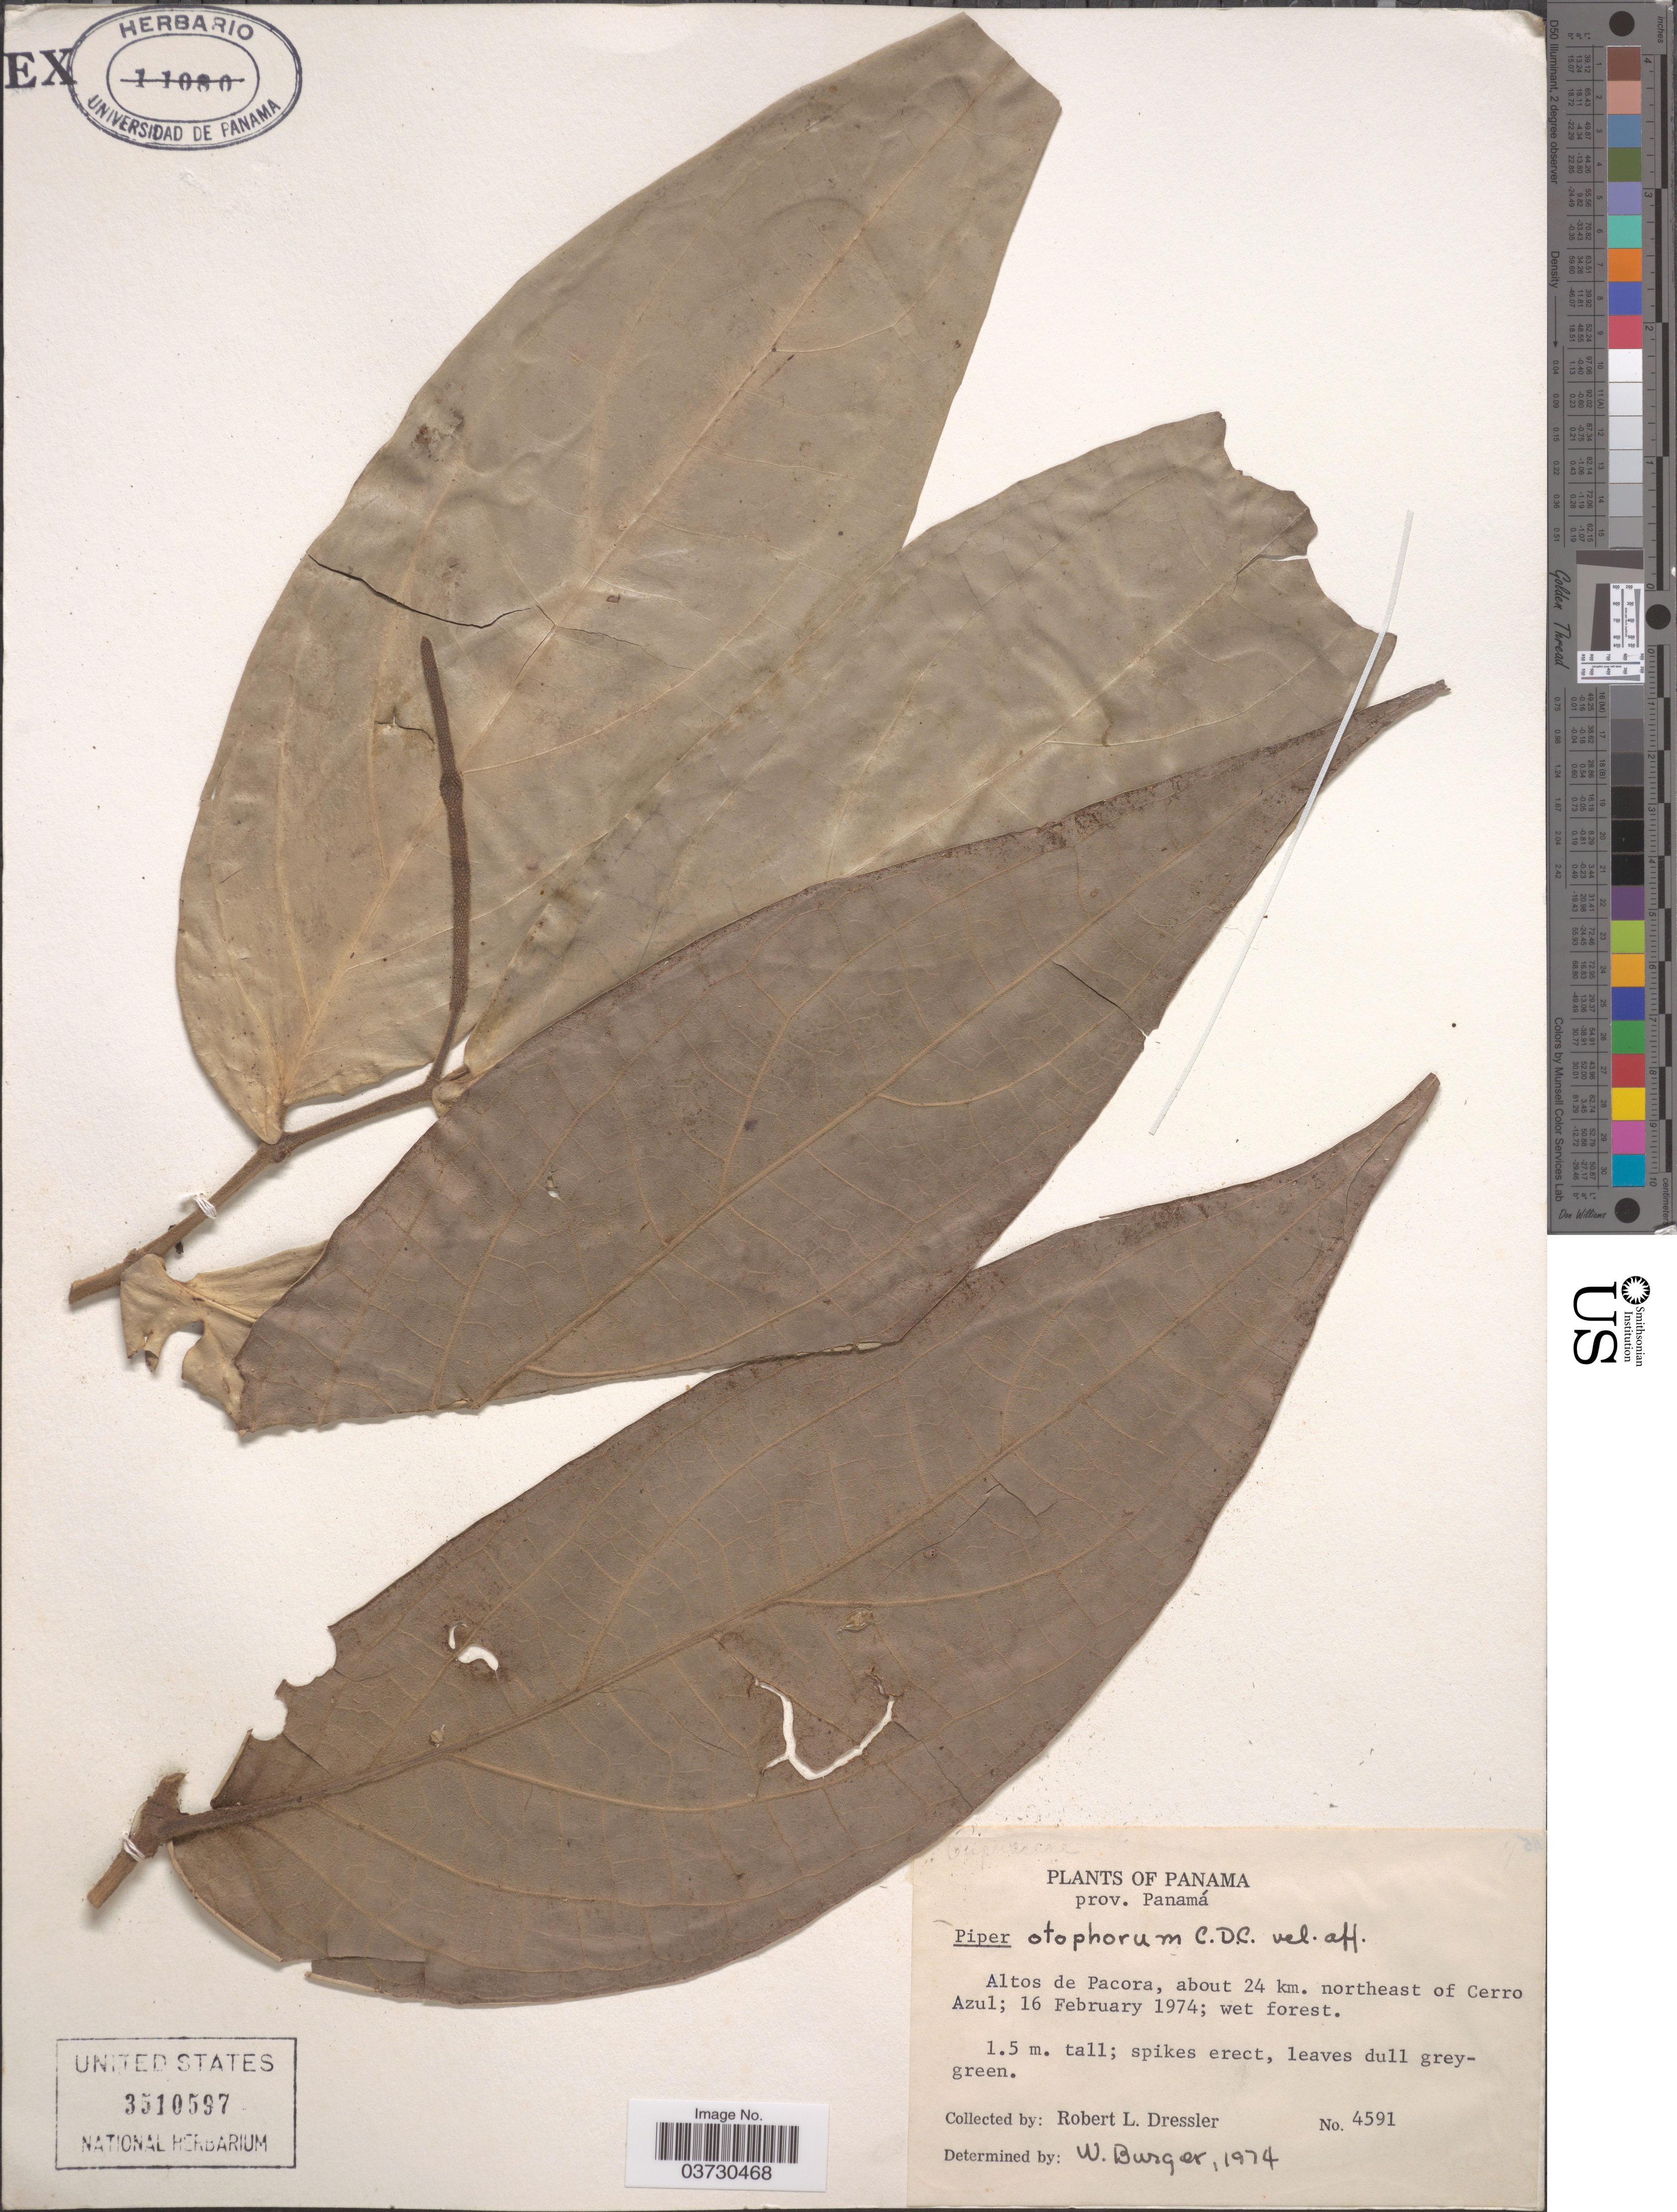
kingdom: Plantae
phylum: Tracheophyta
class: Magnoliopsida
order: Piperales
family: Piperaceae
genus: Piper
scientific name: Piper otophorum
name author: C. DC.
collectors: R. Dressler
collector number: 4591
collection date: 1974-02-16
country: Panama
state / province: Panamá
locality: Altos de Pacora, about 24 km. northeast of Cerro Azul.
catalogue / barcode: US 3510597